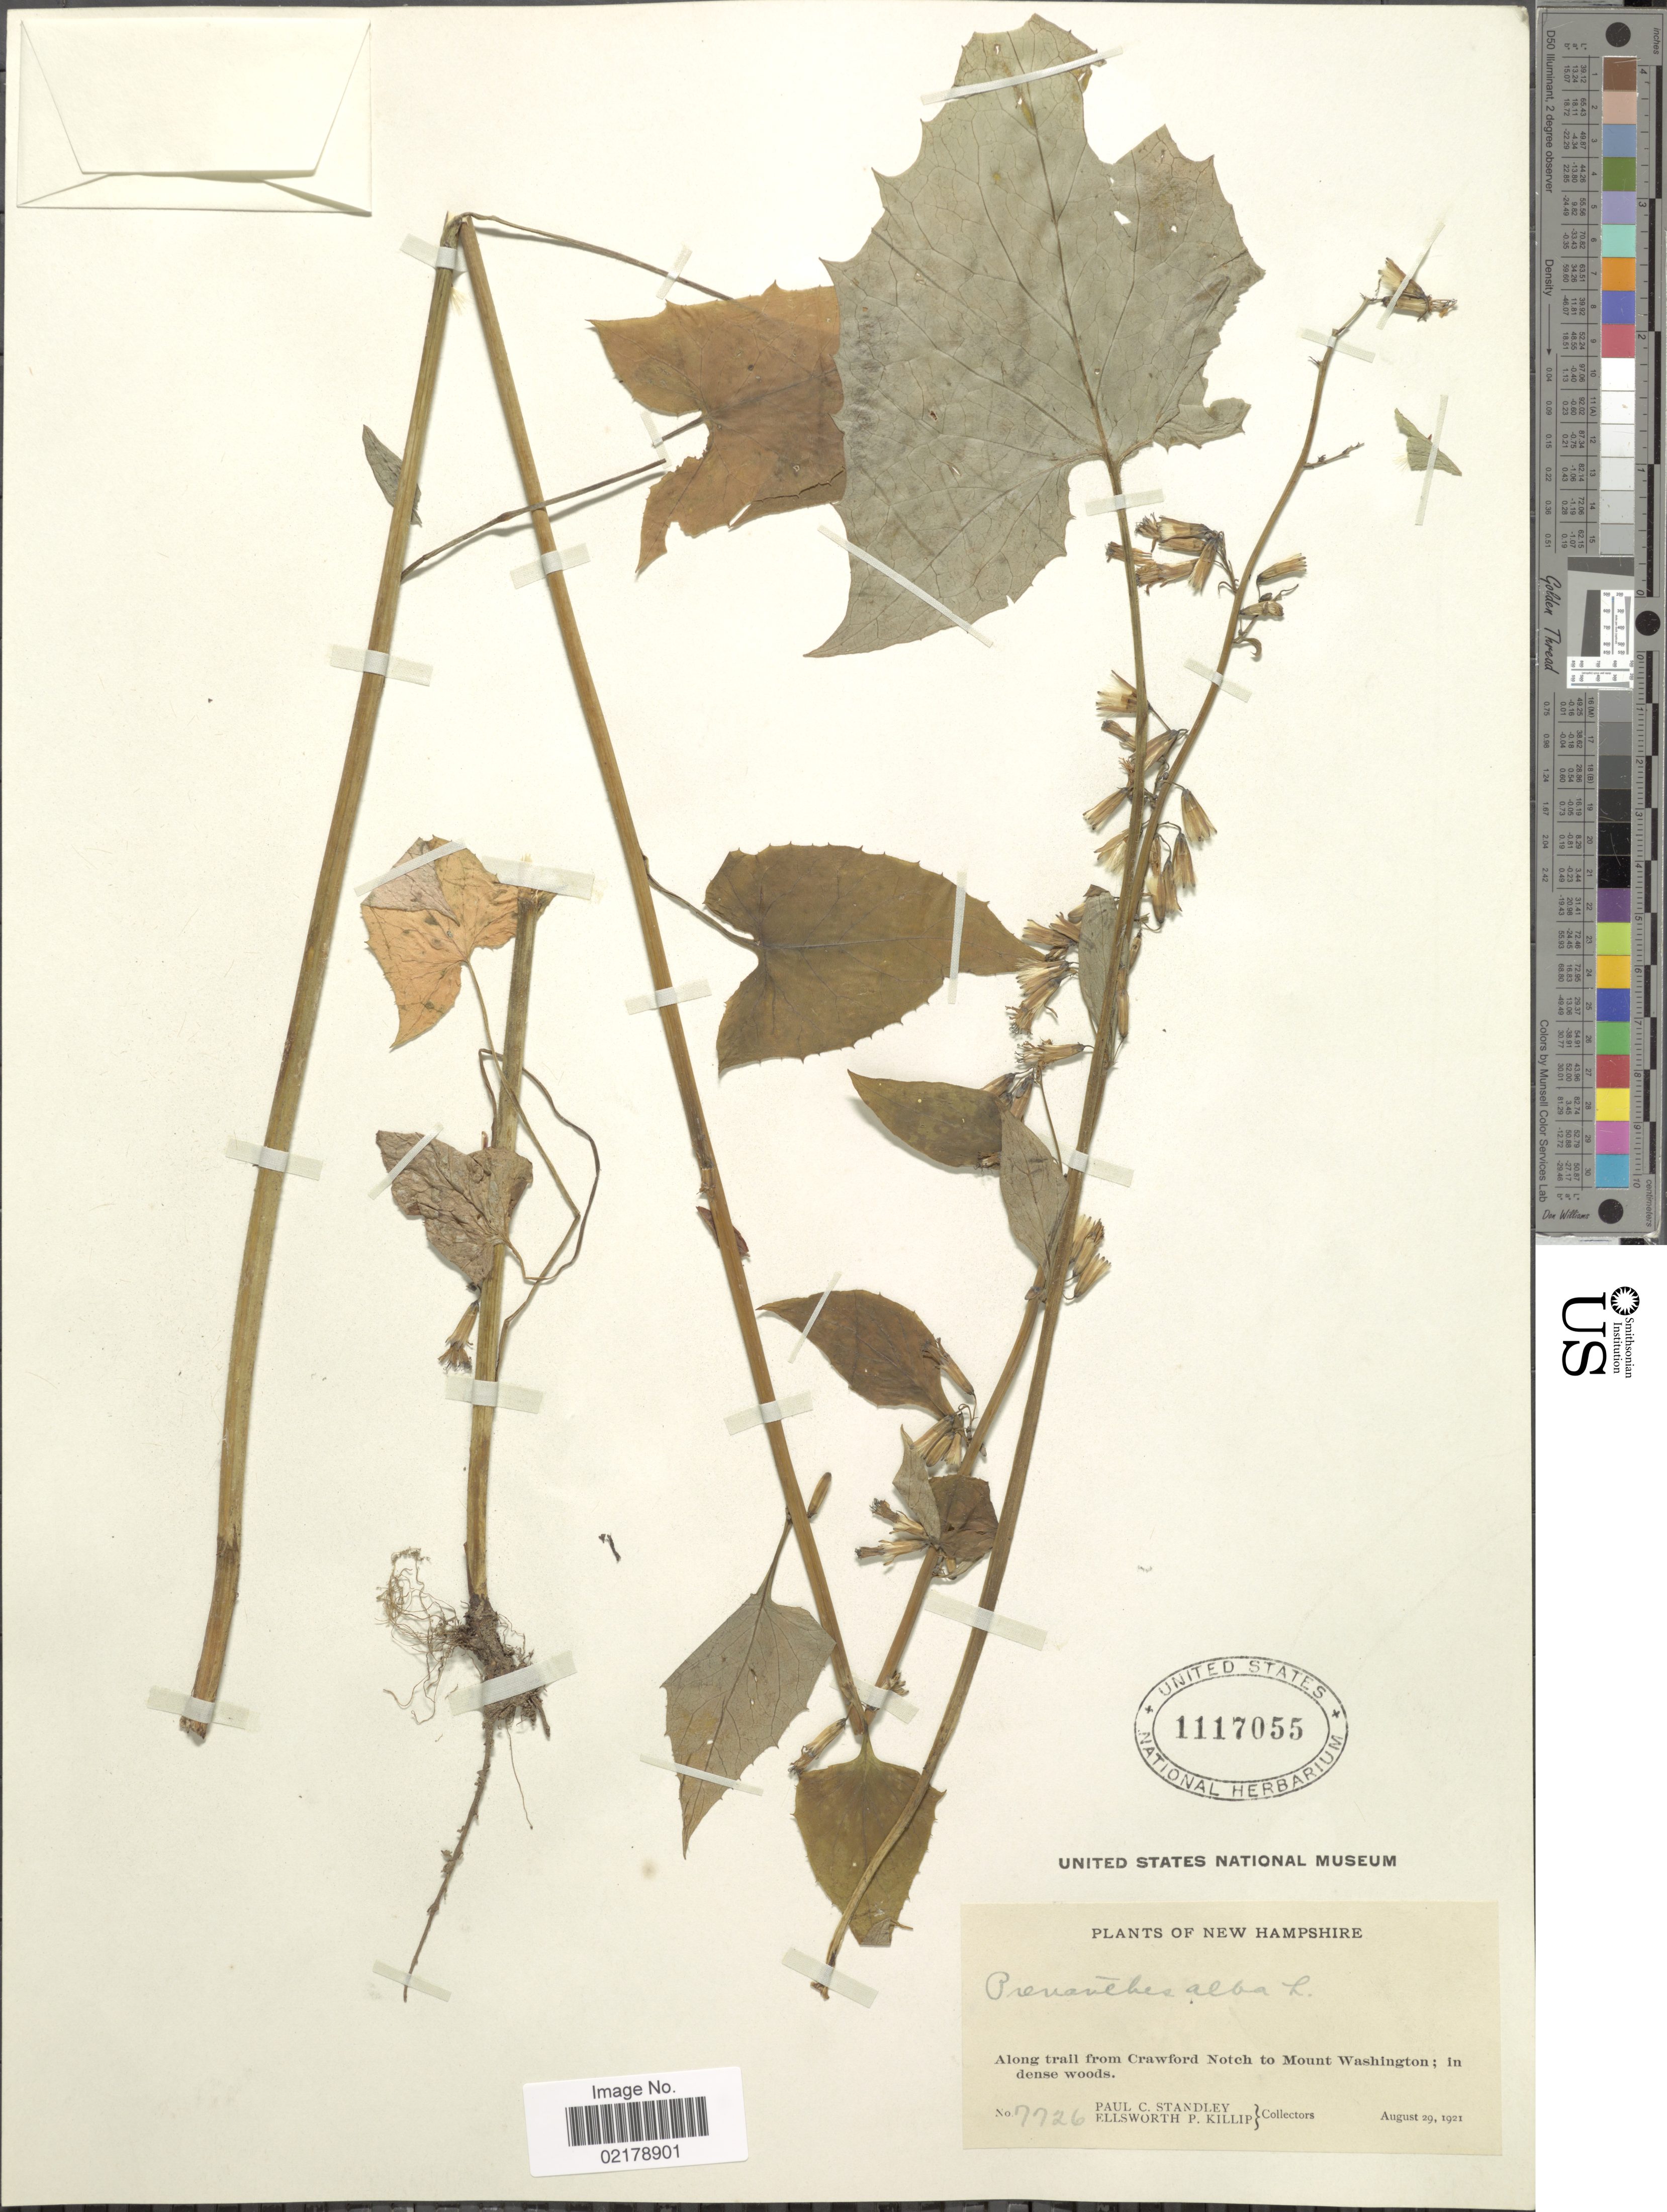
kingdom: Plantae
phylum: Tracheophyta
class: Magnoliopsida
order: Asterales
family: Asteraceae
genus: Nabalus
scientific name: Nabalus albus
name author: (L.) Hook.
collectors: P. C. Standley & E. P. Killip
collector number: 7726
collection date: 1921-08-29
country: United States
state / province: New Hampshire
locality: Along trail from Crawford Notch to Mount Washington; in dense woods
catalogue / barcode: US 1117055